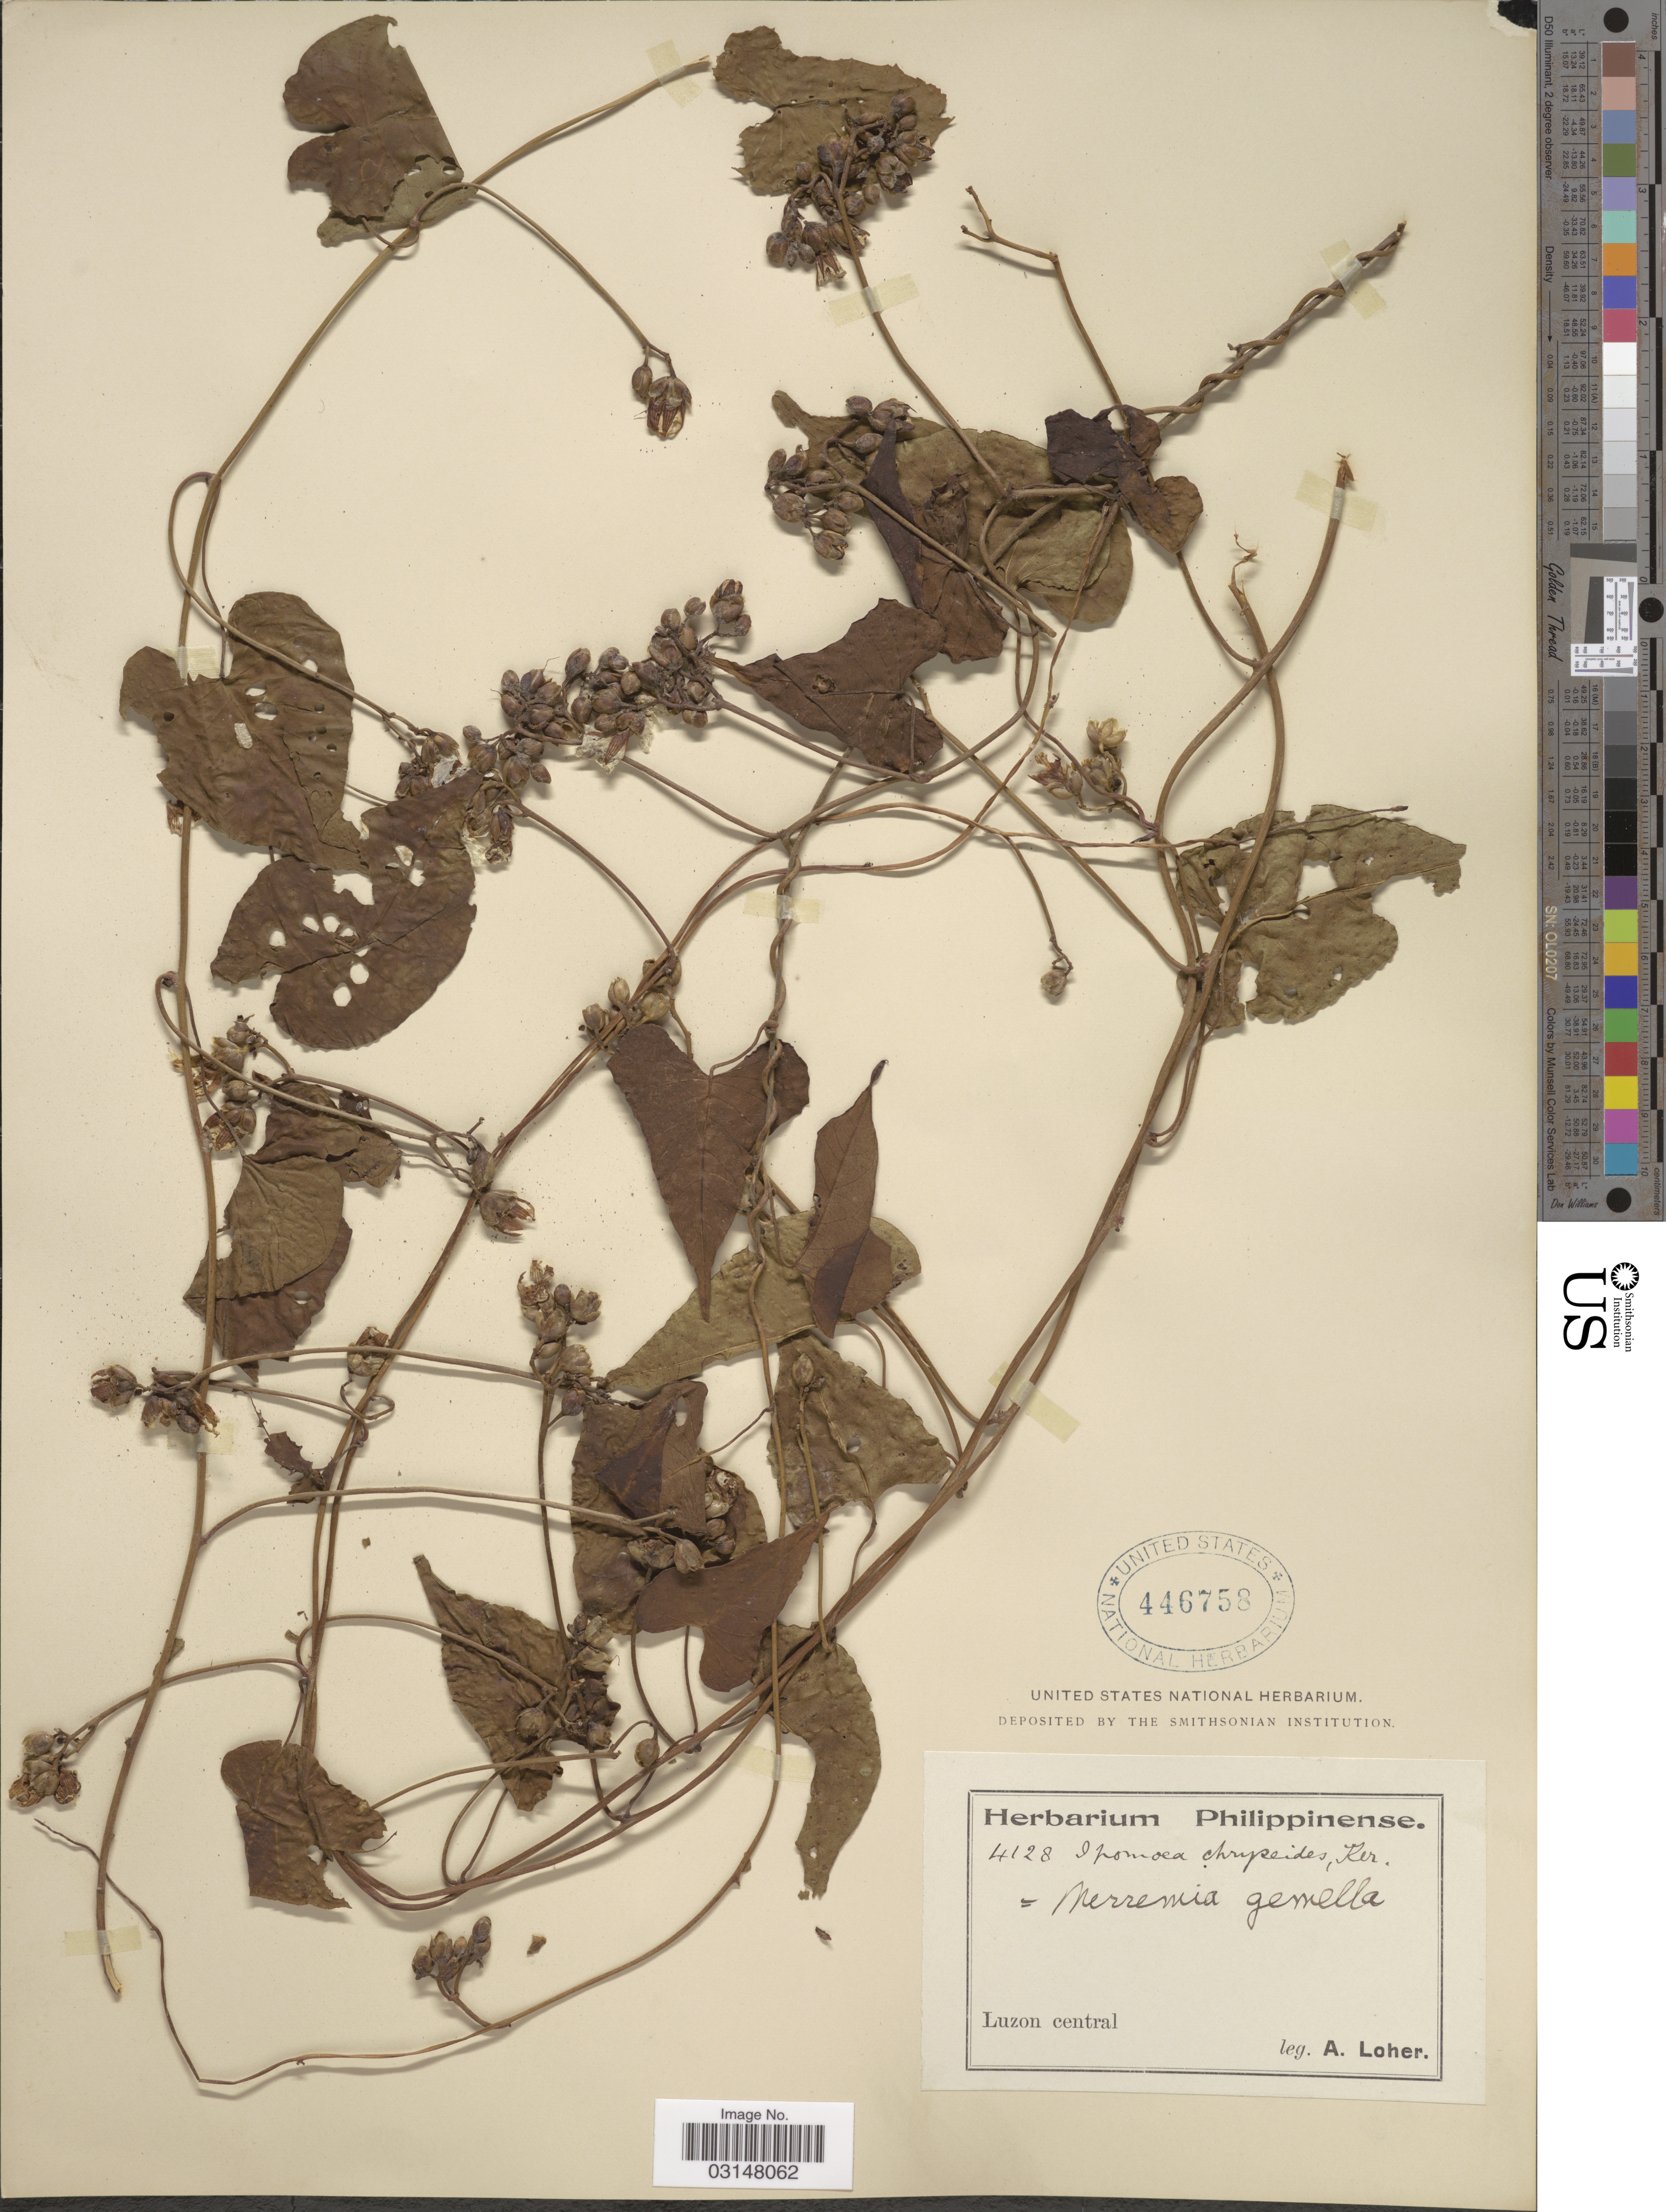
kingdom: Plantae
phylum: Tracheophyta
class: Magnoliopsida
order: Solanales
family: Convolvulaceae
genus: Merremia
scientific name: Merremia gemella var. gemella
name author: (Burm. f.) Hallier f.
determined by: Strong, Mark T., (BOT), Smithsonian Institution - National Museum of Natural History (UNITED STATES)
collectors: A. Loher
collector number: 4128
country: Philippines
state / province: Central Luzon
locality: Luzon central.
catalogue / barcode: US 446758